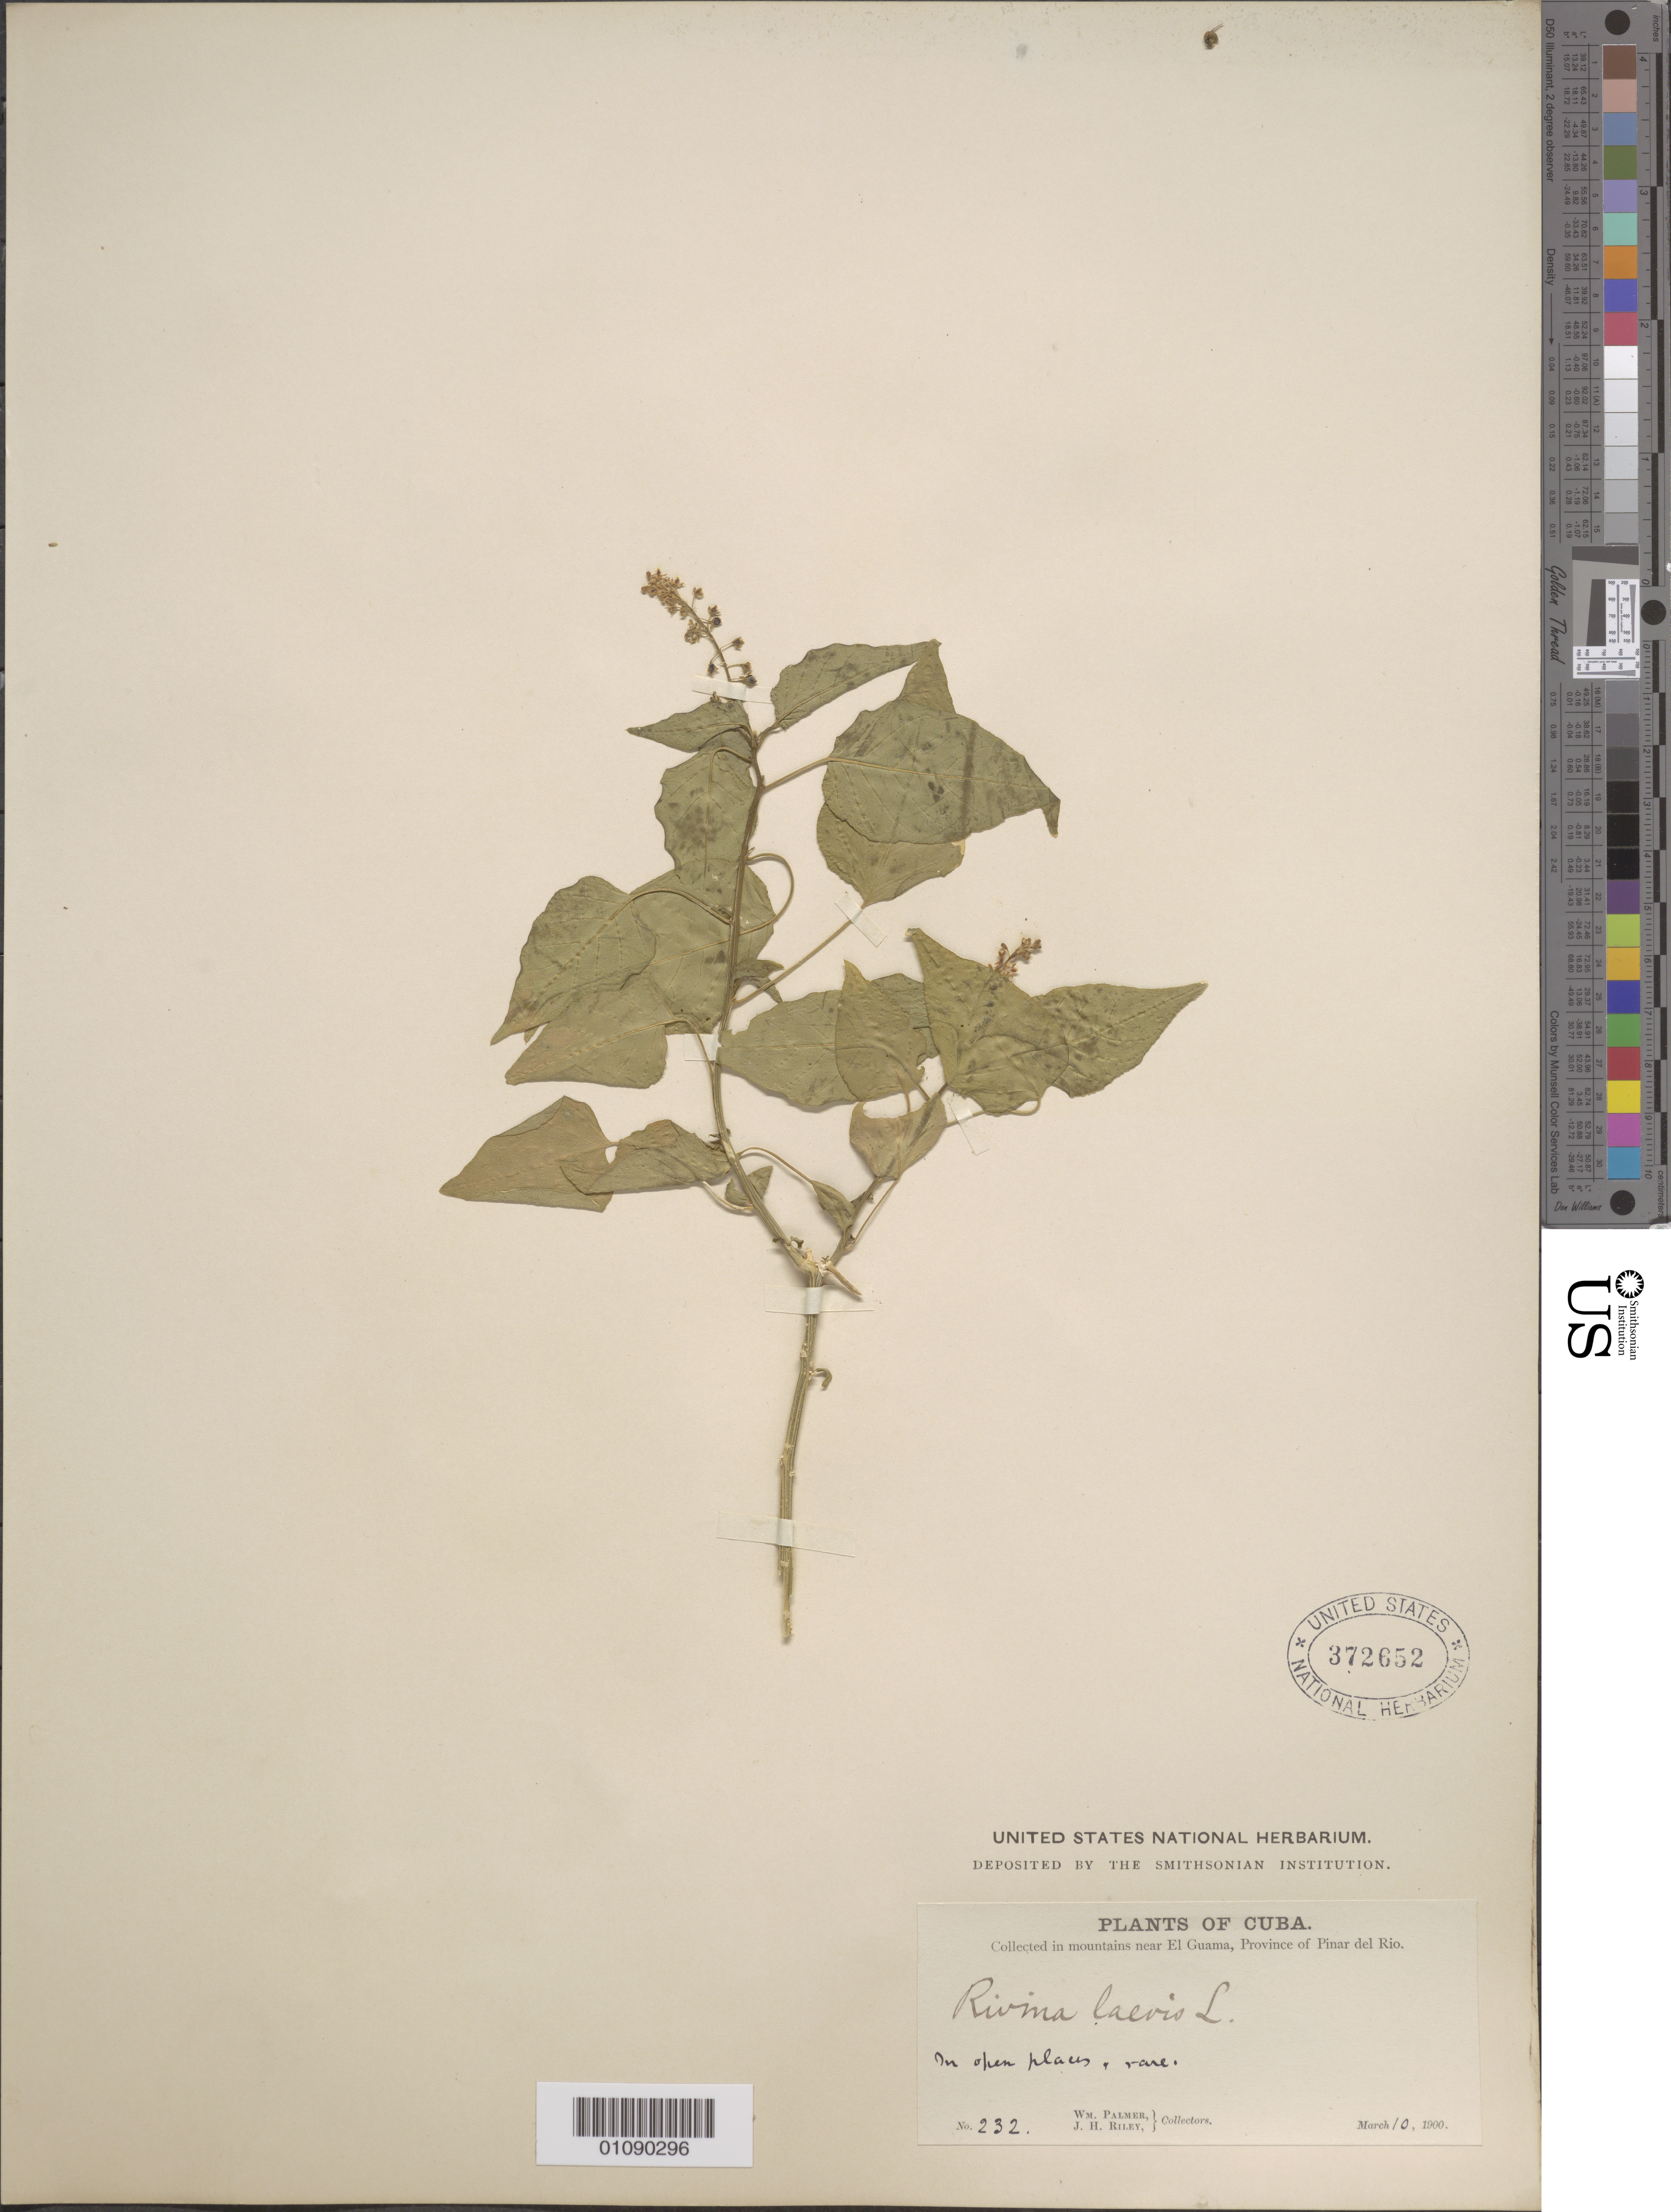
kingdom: Plantae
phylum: Tracheophyta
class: Magnoliopsida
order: Caryophyllales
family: Phytolaccaceae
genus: Rivina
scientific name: Rivina humilis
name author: L.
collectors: W. Palmer & J. H. Riley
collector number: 232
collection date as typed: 10 Mar 1900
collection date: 1900-03-10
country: Cuba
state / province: Pinar del Rio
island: Cuba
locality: Collected in mountains near El Guama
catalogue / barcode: US 372652